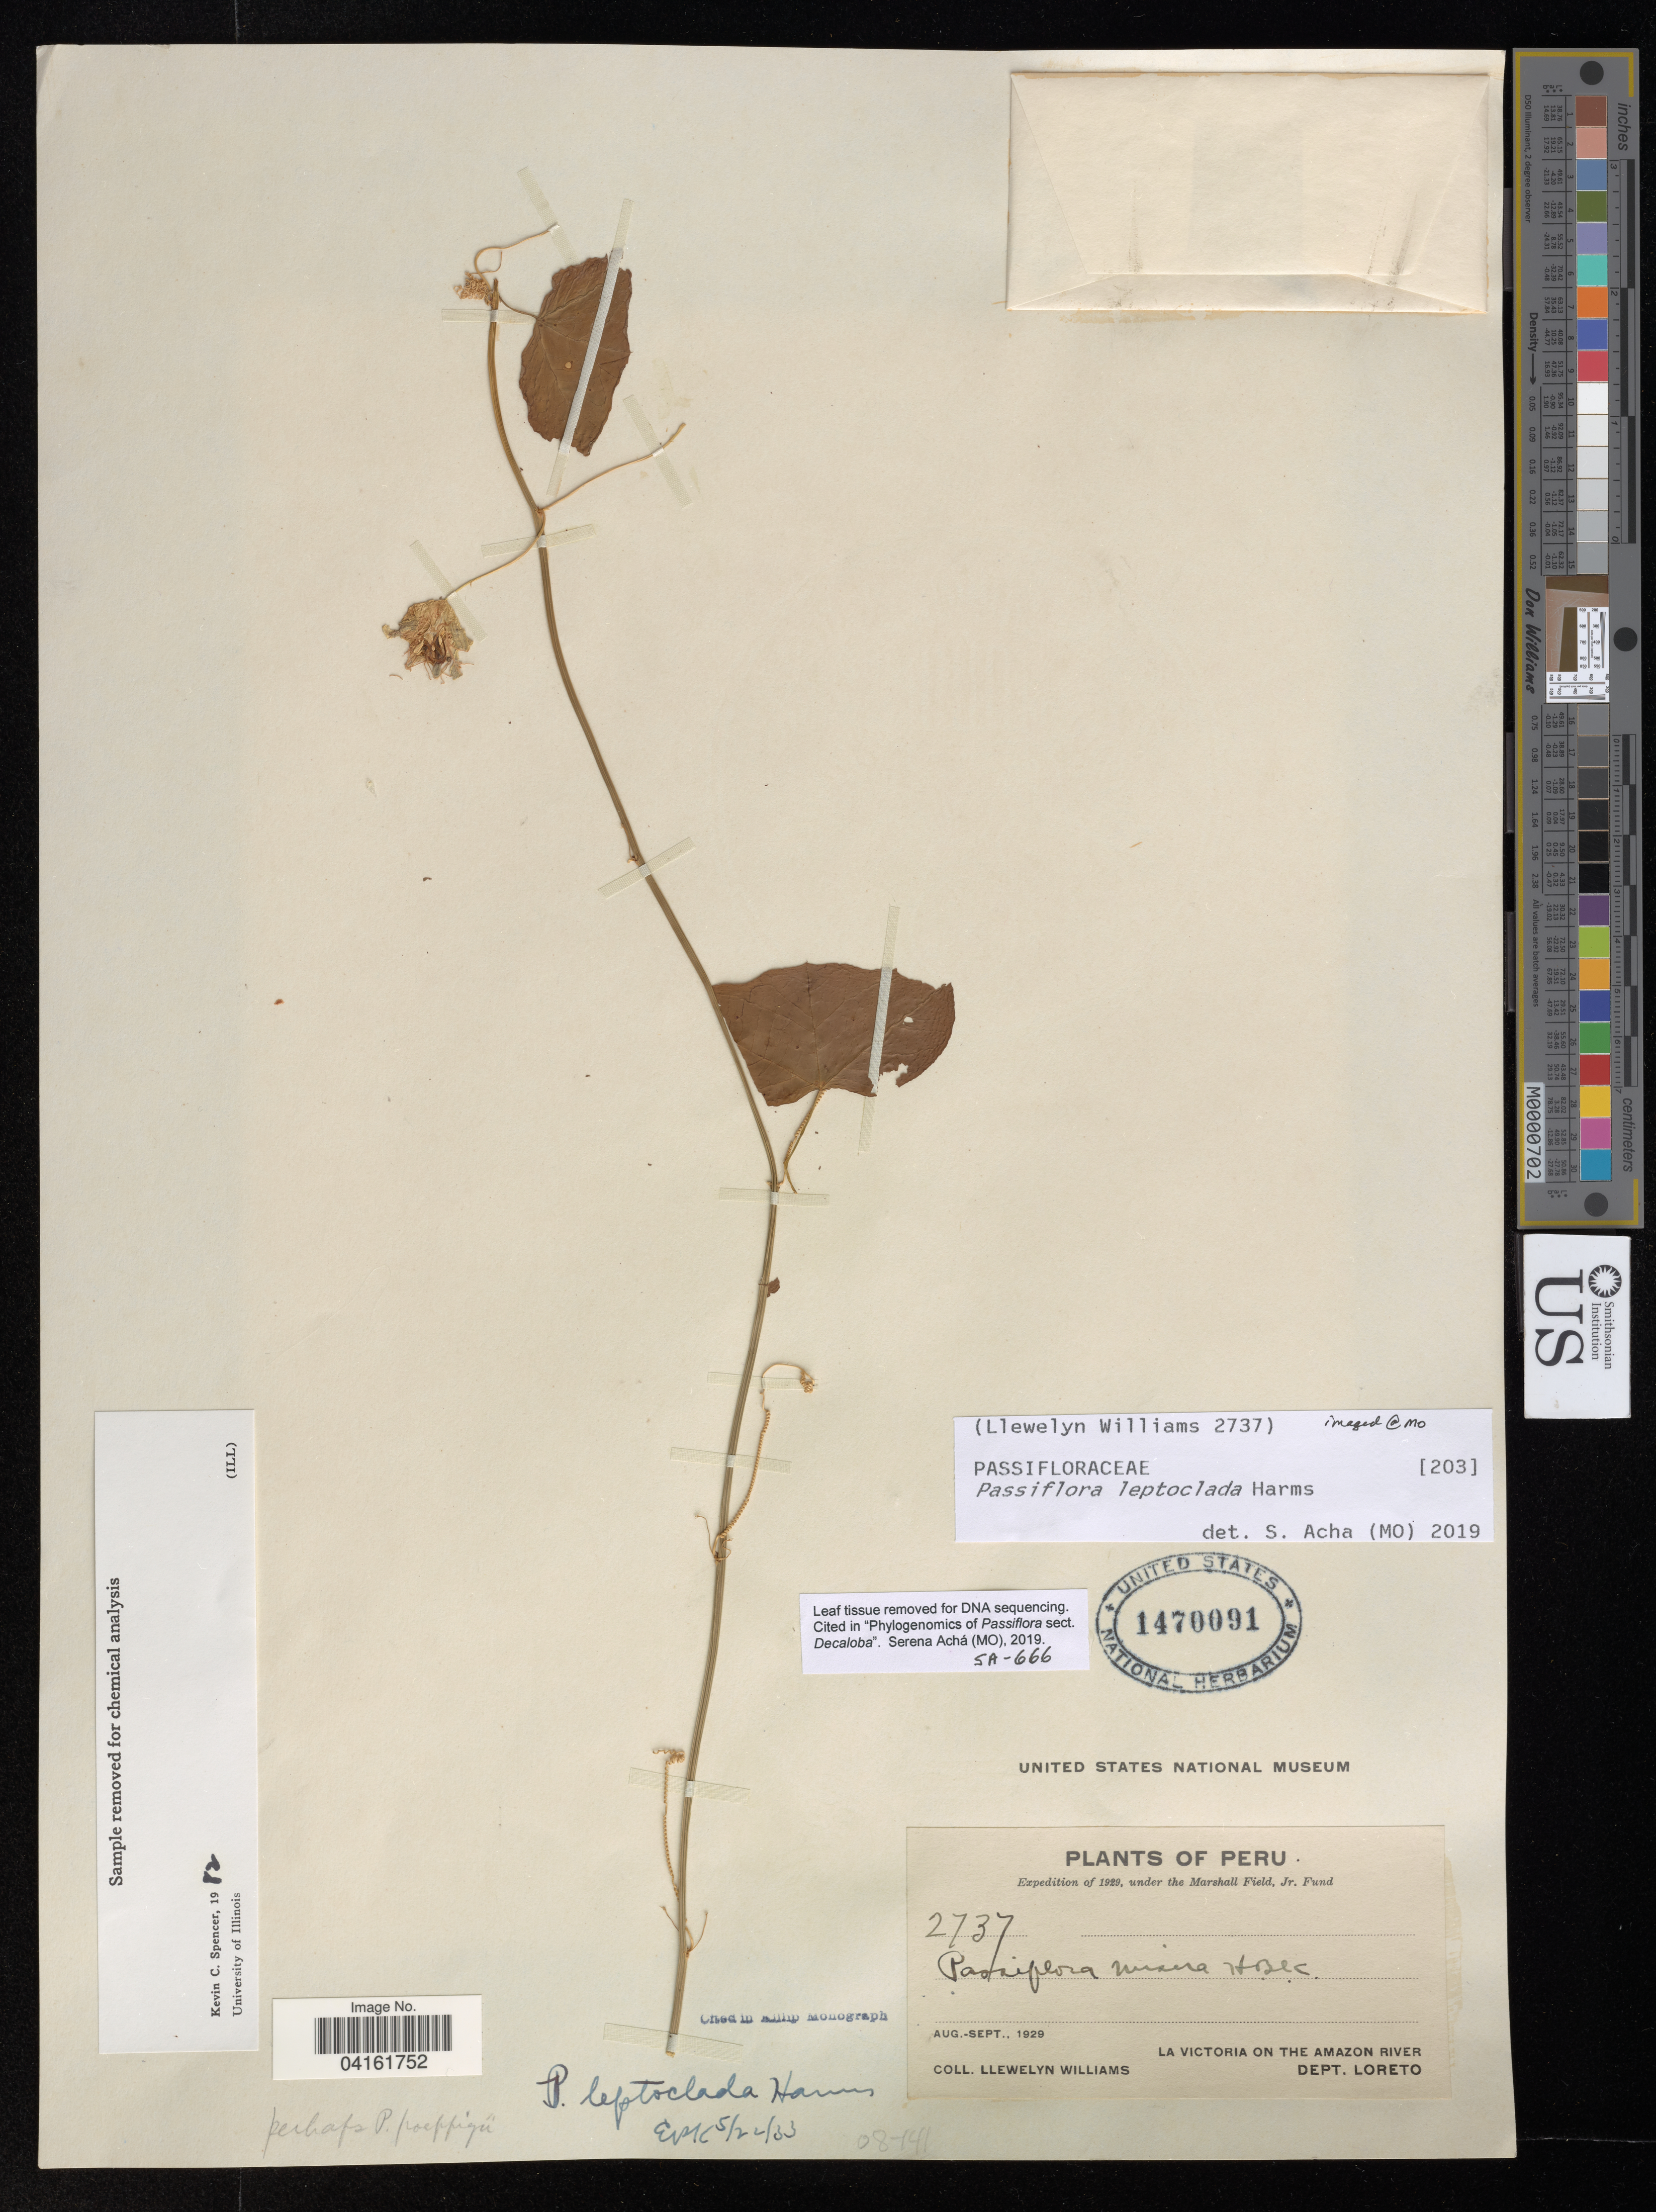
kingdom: Plantae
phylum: Tracheophyta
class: Magnoliopsida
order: Malpighiales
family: Passifloraceae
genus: Passiflora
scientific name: Passiflora leptoclada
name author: Harms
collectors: Ll. Williams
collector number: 2737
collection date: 1929-08/1929-09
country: Peru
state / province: Loreto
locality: Expedition of 1929. La Victoria on the Amazon River. Dept. Loreto.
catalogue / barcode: US 1470091